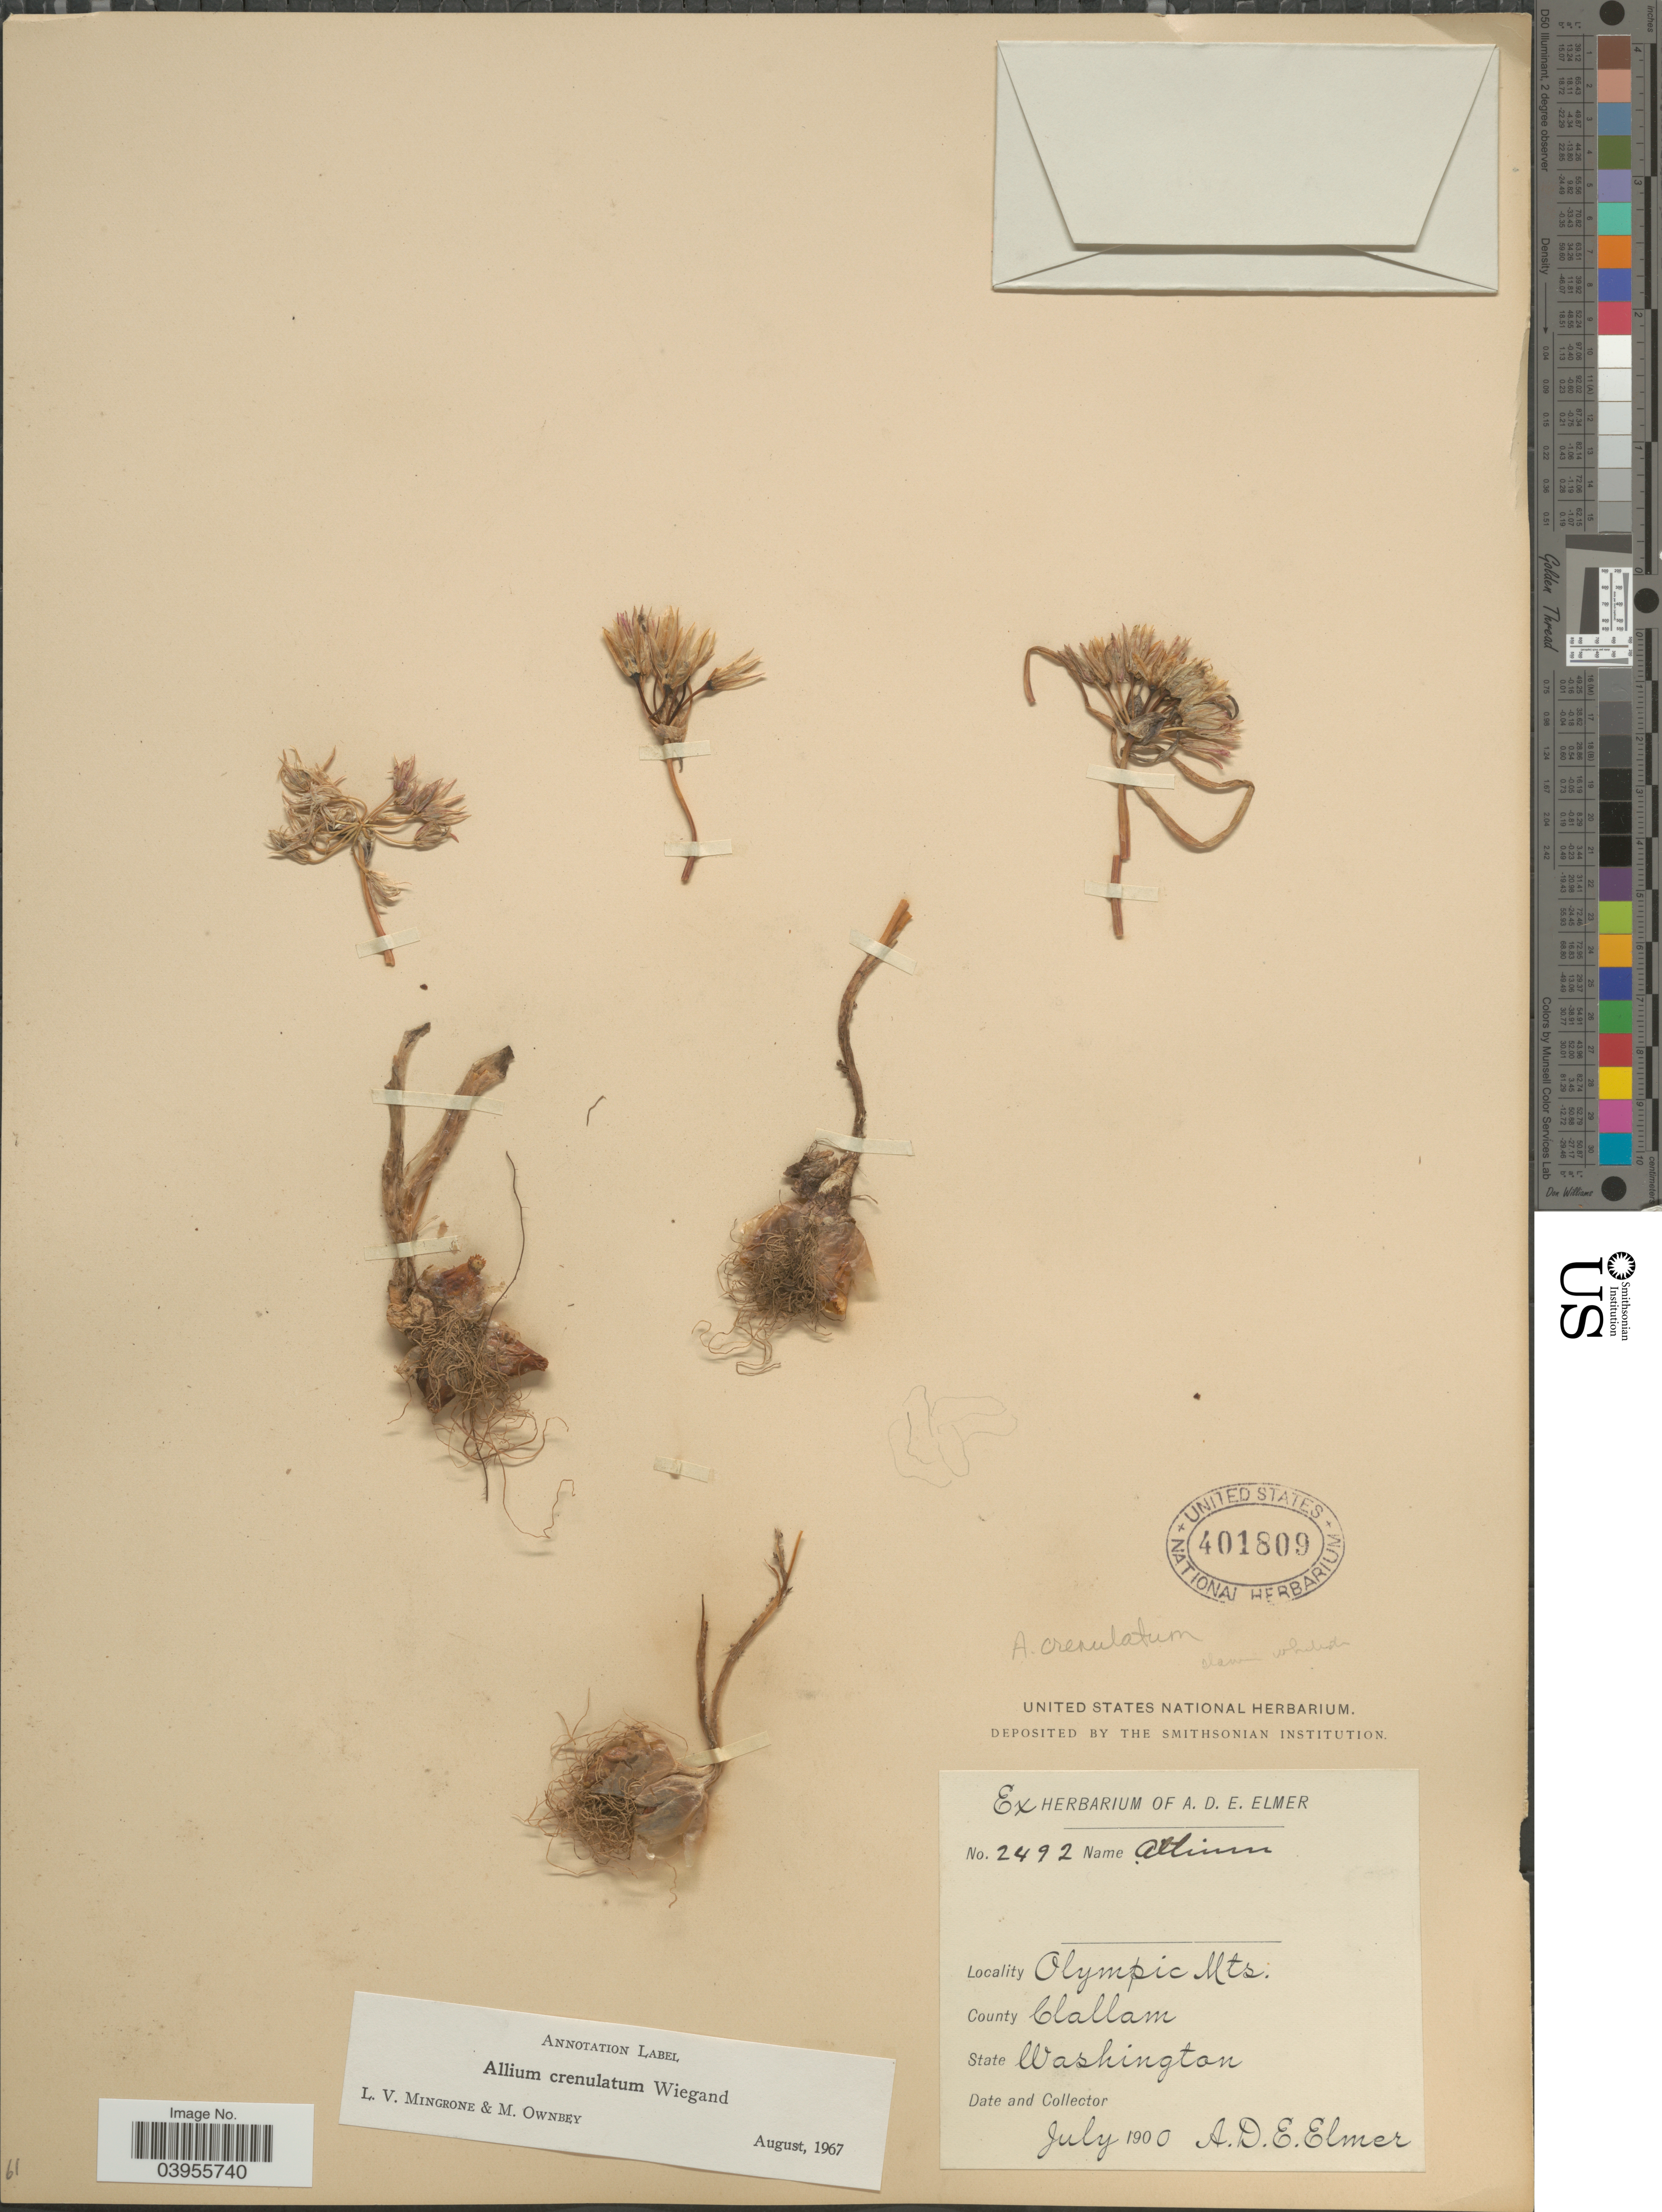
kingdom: Plantae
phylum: Tracheophyta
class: Liliopsida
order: Asparagales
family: Amaryllidaceae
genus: Allium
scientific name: Allium crenulatum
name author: Wiegand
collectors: A. D. E. Elmer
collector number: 2492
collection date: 1900-07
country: United States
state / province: Washington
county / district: Clallam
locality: Olympic Mts. County Clallam.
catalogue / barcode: US 401809